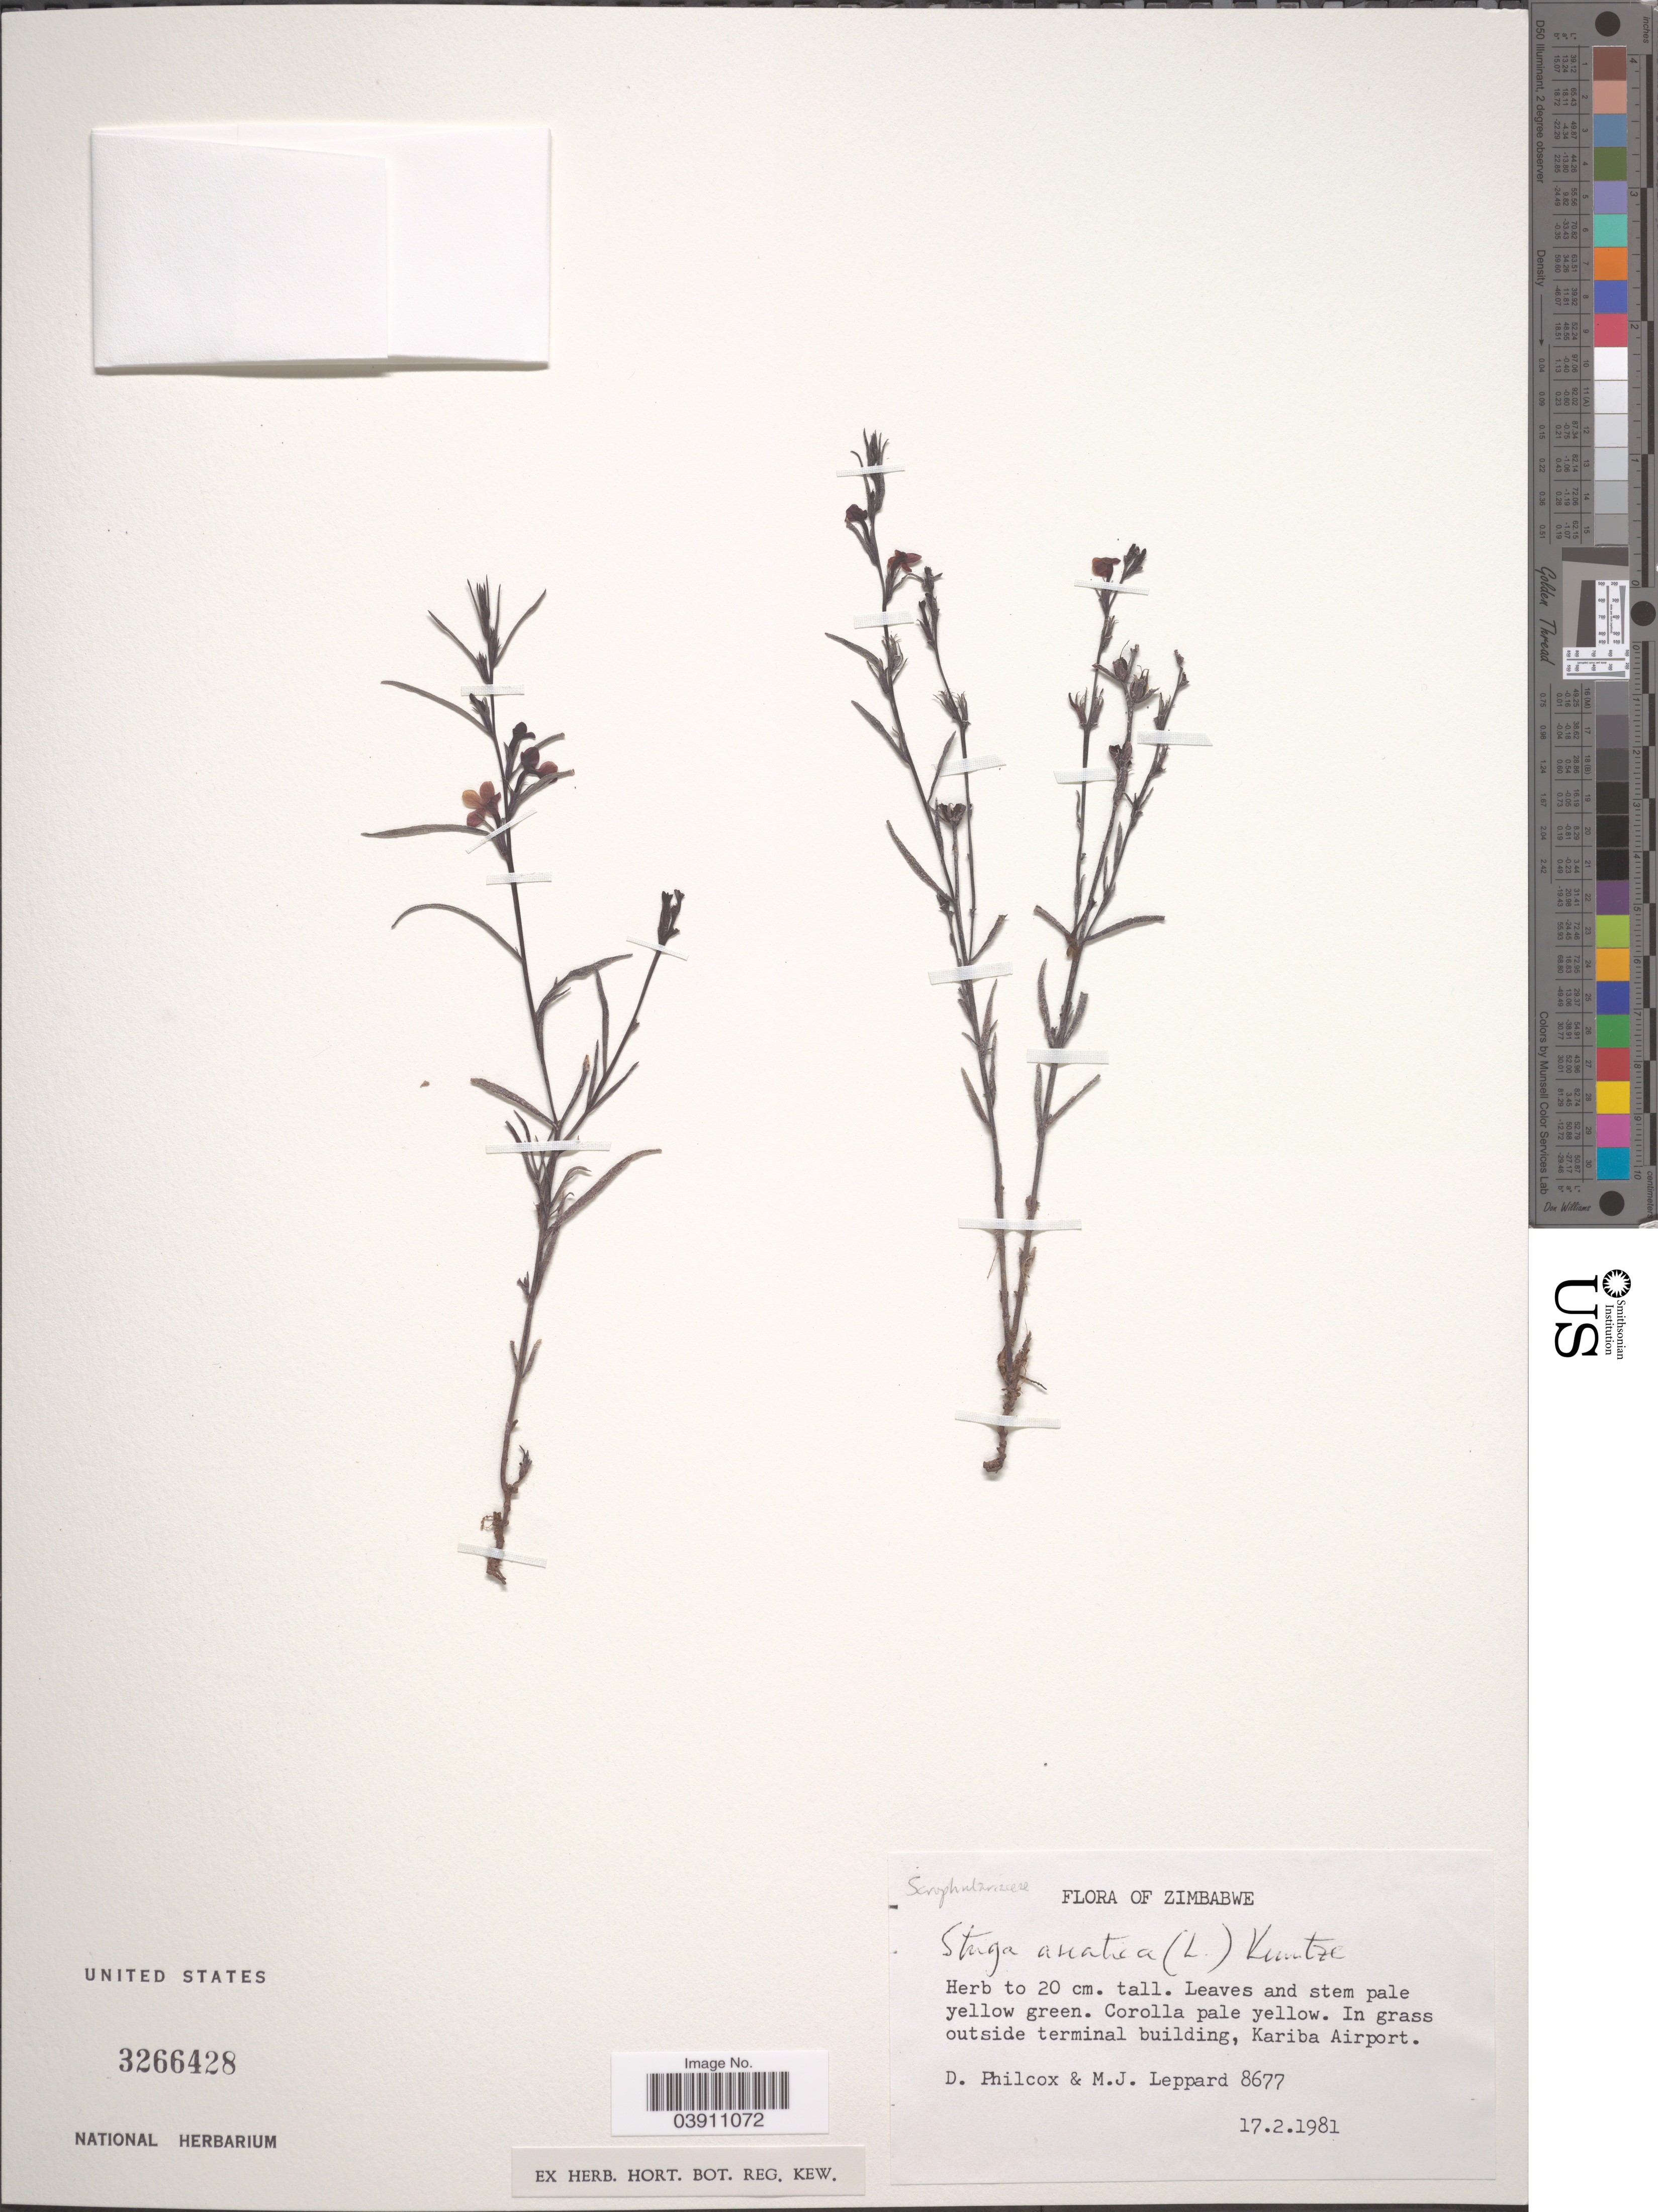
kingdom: Plantae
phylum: Tracheophyta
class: Magnoliopsida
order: Lamiales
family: Orobanchaceae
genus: Striga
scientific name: Striga asiatica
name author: (L.) Kuntze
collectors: D. Philcox & M. J. Leppard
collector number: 8677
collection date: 1981-02-17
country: Zimbabwe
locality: Kariba Airport.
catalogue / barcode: US 3266428